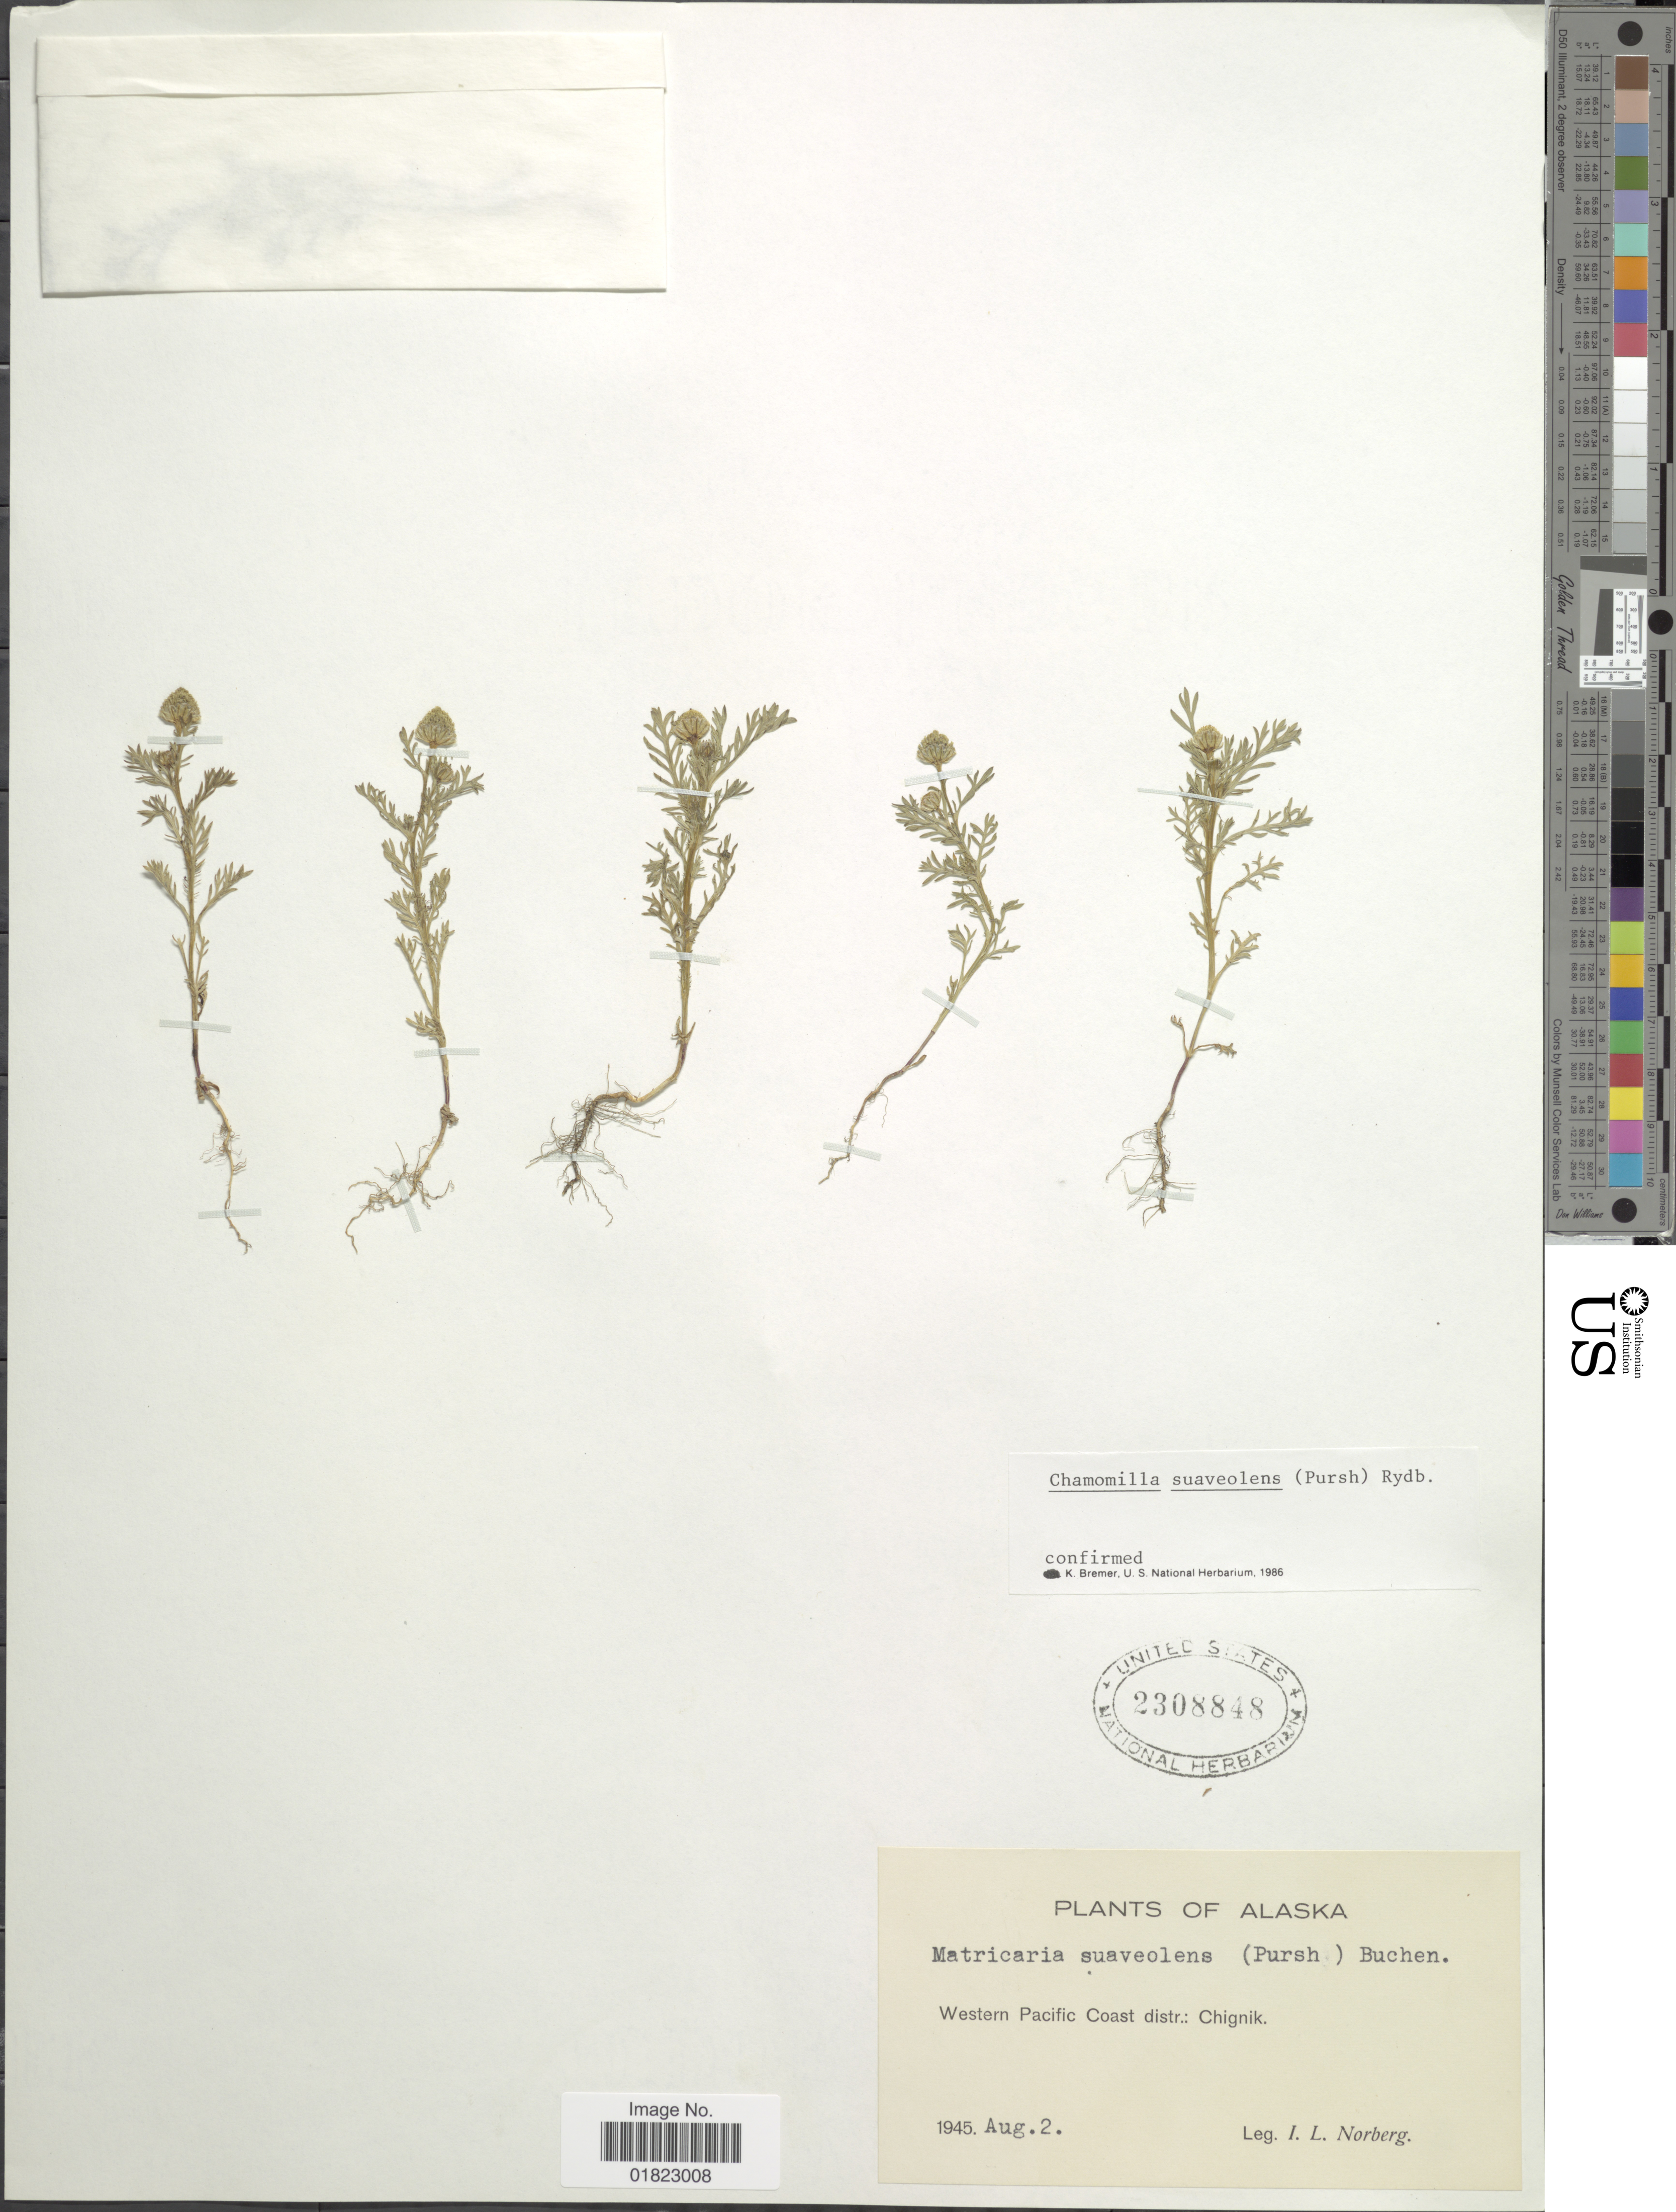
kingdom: Plantae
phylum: Tracheophyta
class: Magnoliopsida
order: Asterales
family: Asteraceae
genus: Matricaria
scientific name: Matricaria matricarioides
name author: (Less.) Porter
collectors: I. Norberg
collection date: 1945-08-02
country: United States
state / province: Alaska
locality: Alaska. Western Pacific Coast distr.: Chihnik.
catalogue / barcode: US 2308848